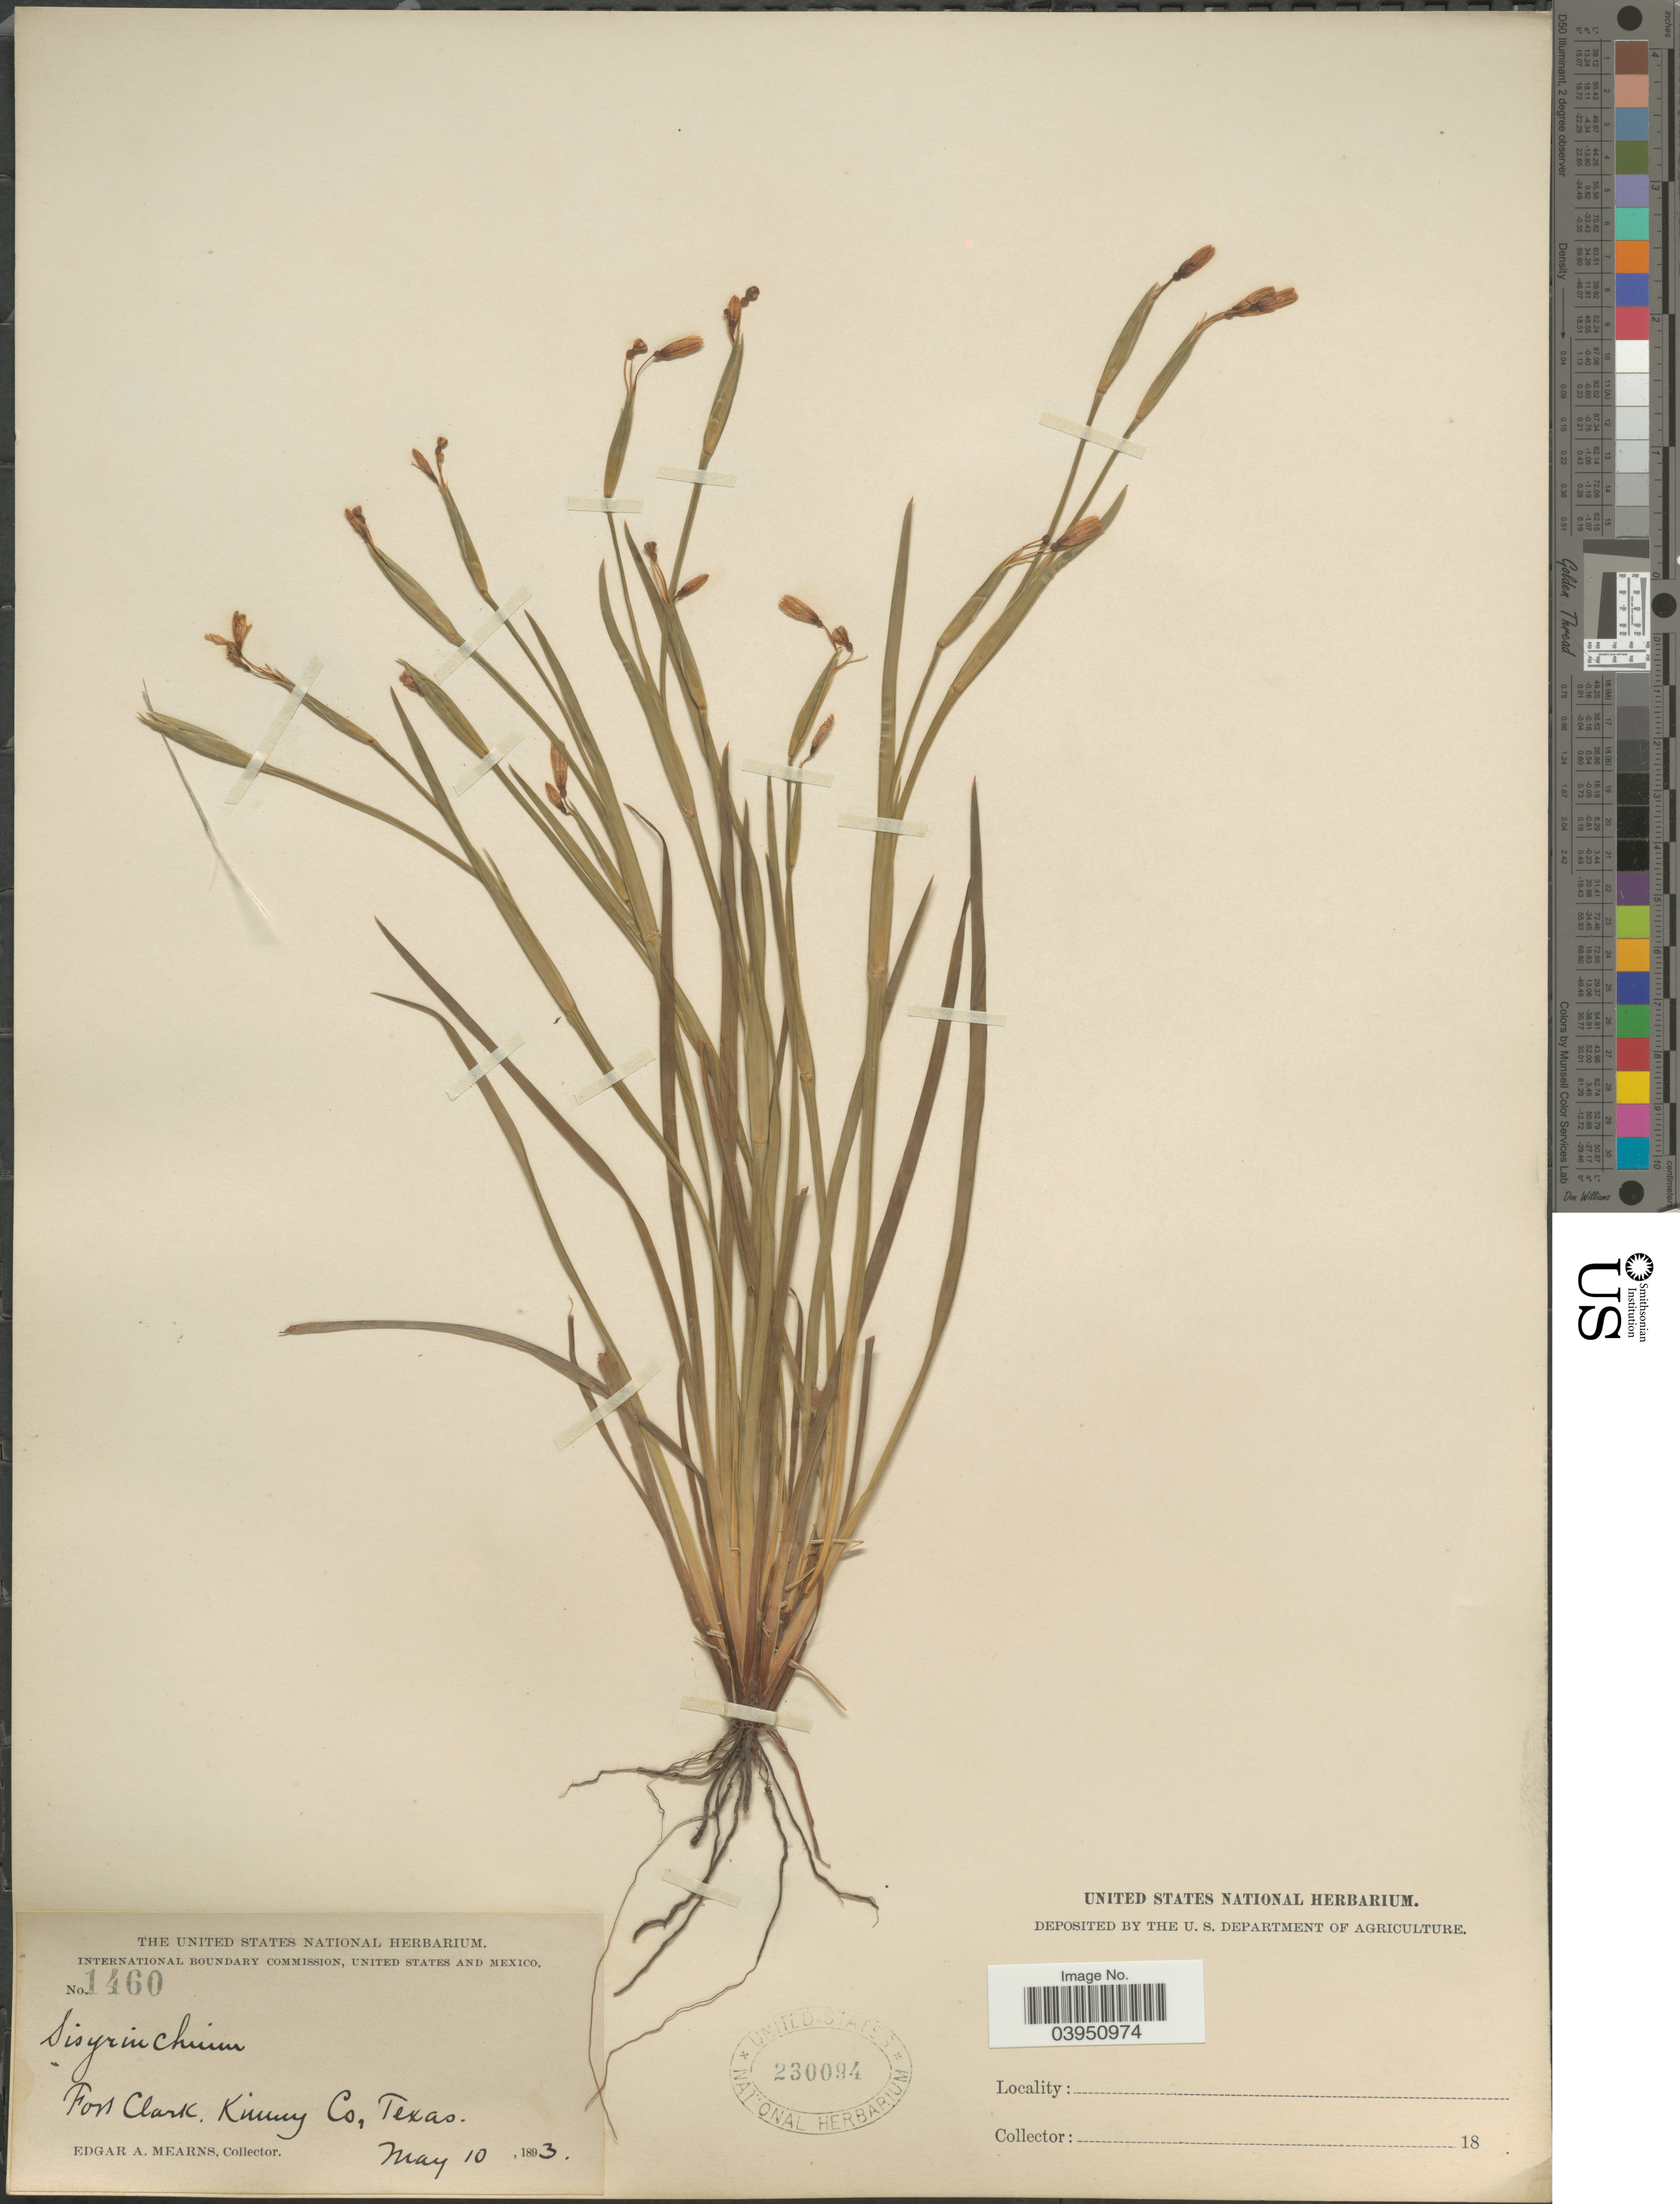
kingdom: Plantae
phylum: Tracheophyta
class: Liliopsida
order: Asparagales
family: Iridaceae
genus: Sisyrinchium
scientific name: Sisyrinchium ensigerum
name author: E.P. Bicknell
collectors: E. A. Mearns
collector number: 1460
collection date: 1893-05-10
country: United States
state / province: Texas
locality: Fort Clark, Kiinney Co.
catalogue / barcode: US 230094